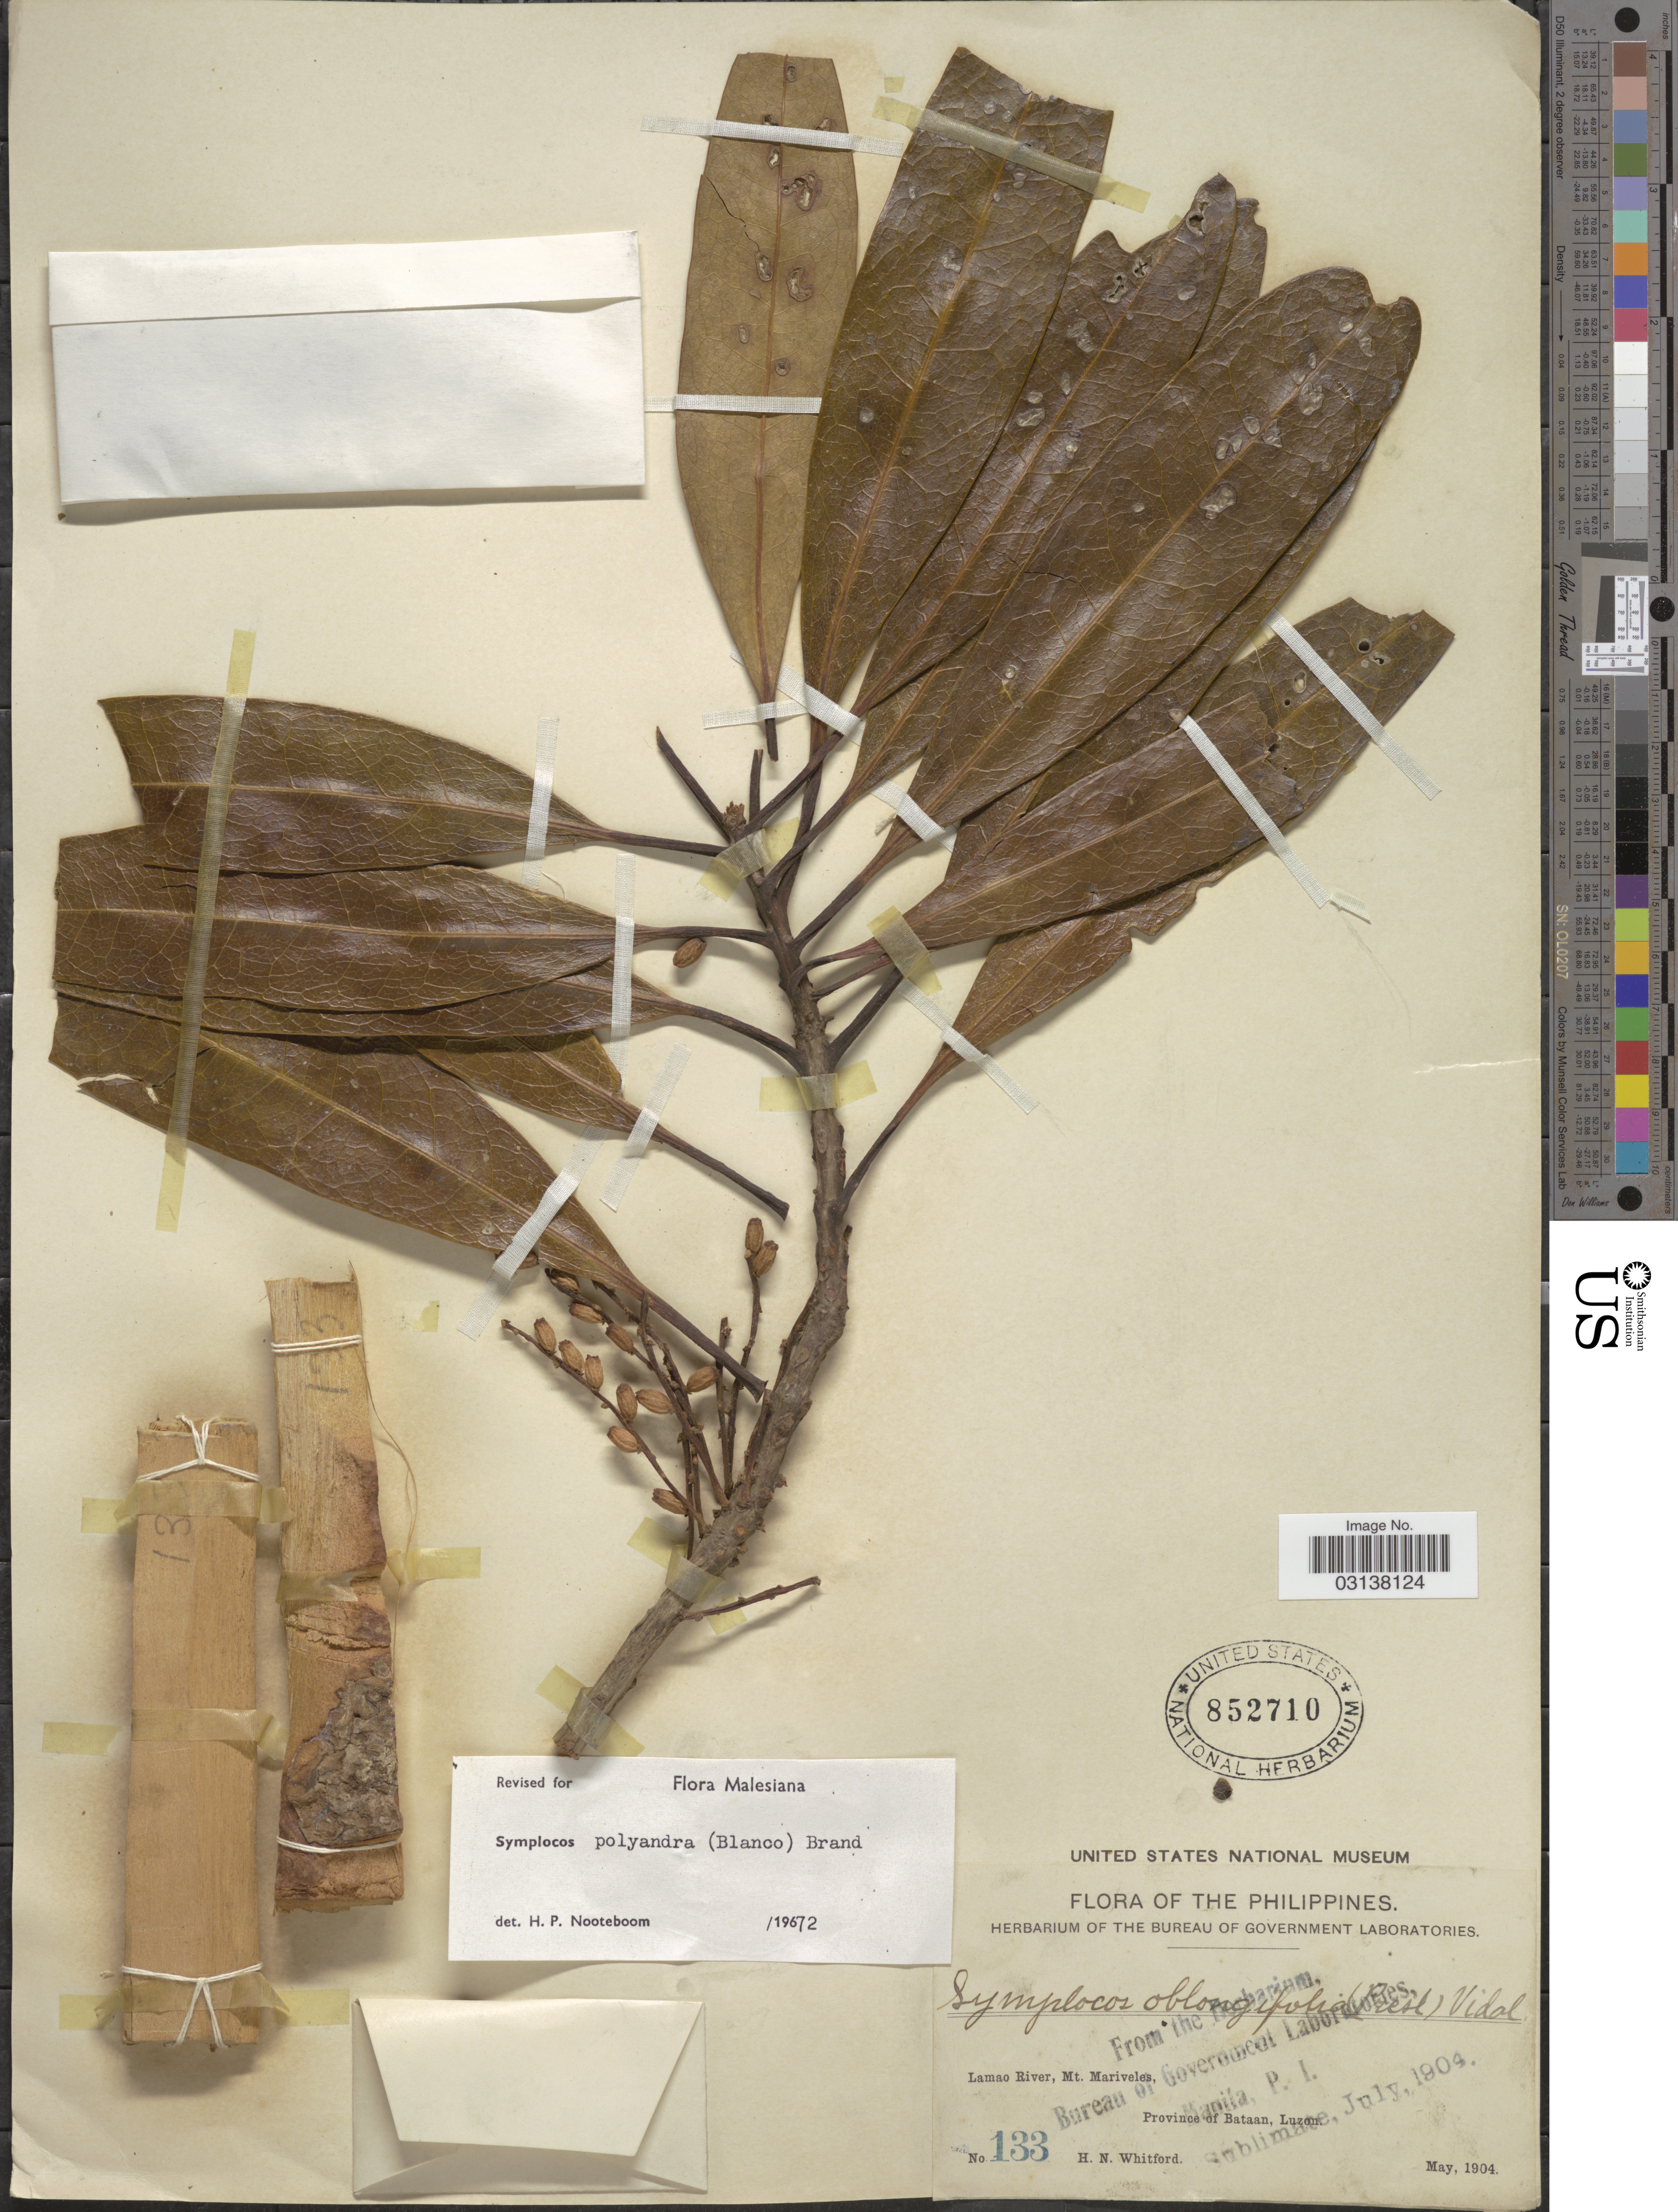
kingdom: Plantae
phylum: Tracheophyta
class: Magnoliopsida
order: Ericales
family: Symplocaceae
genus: Symplocos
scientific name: Symplocos polyandra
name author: (Blanco) Brand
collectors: H. N. Whitford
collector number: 133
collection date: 1904-05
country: Philippines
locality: The Philippines. Lamao River, Mt. Mariveles, Province of Bataan, Luzon.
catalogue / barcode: US 852710